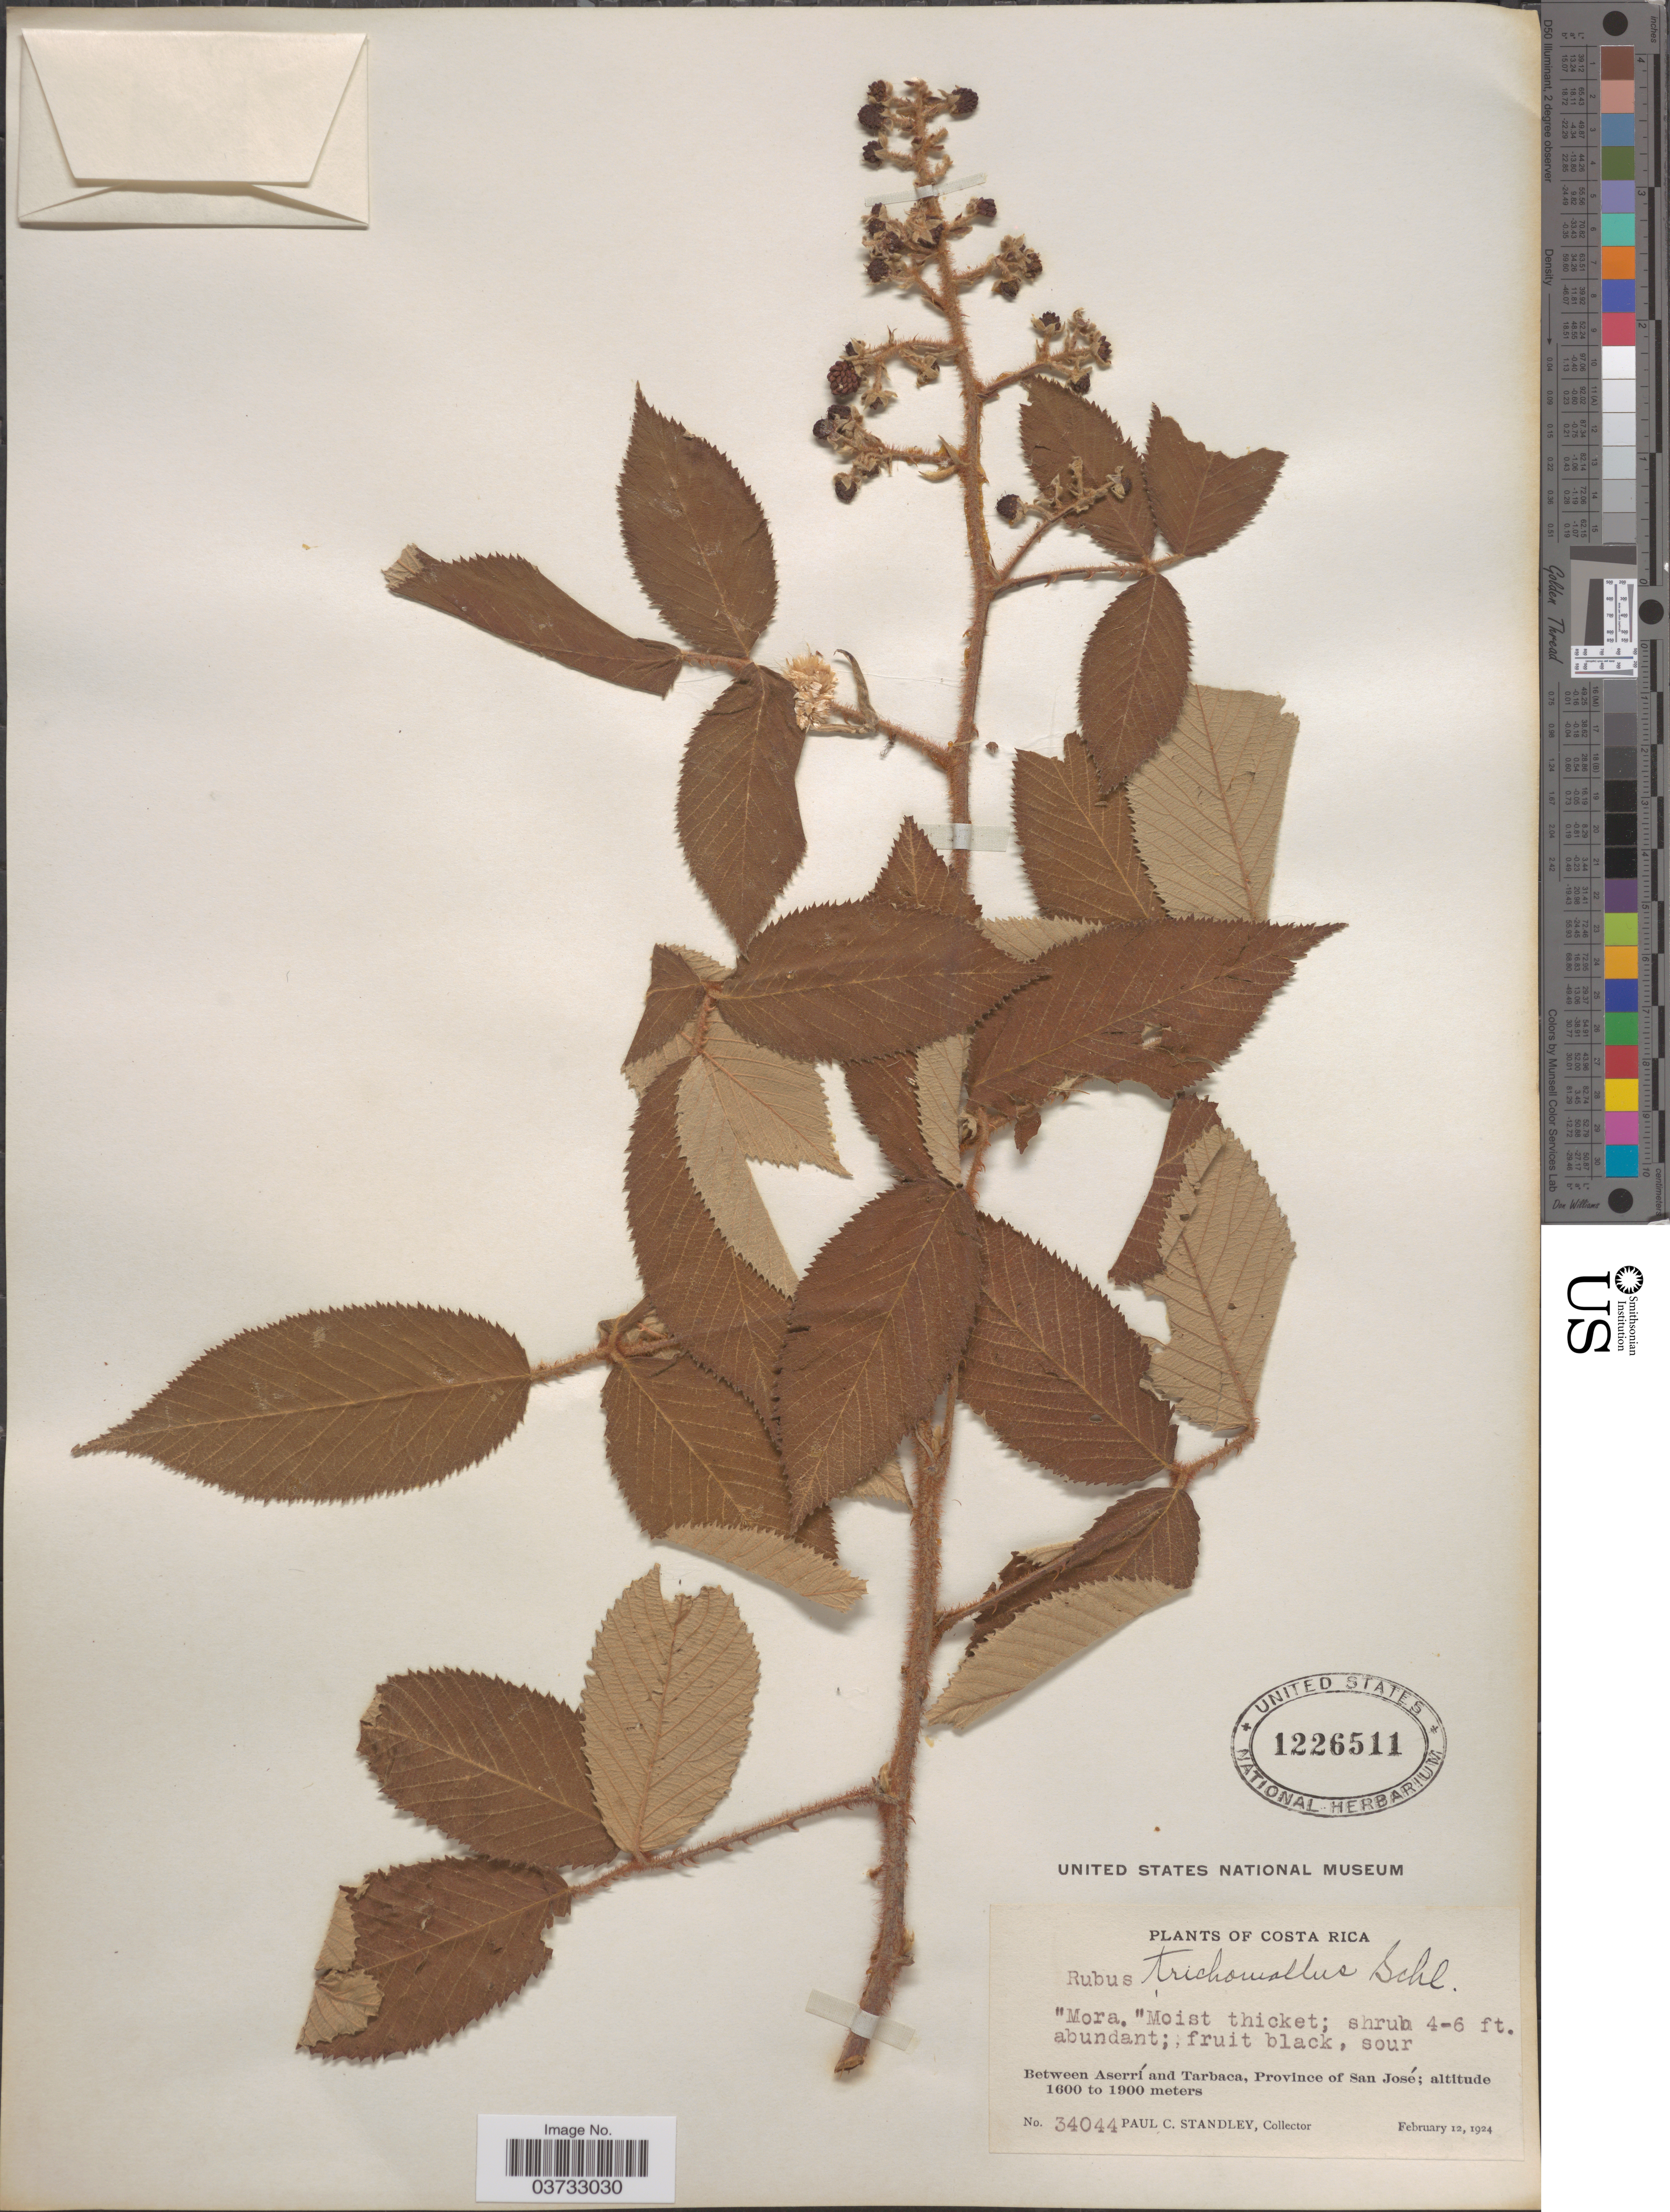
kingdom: Plantae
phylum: Tracheophyta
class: Magnoliopsida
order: Rosales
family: Rosaceae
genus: Rubus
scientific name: Rubus trichomallus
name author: Schltdl.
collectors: P. C. Standley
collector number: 34044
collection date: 1924-02-12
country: Costa Rica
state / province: San José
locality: Between Aserrí and Tarbaca.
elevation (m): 1600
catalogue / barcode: US 1226511